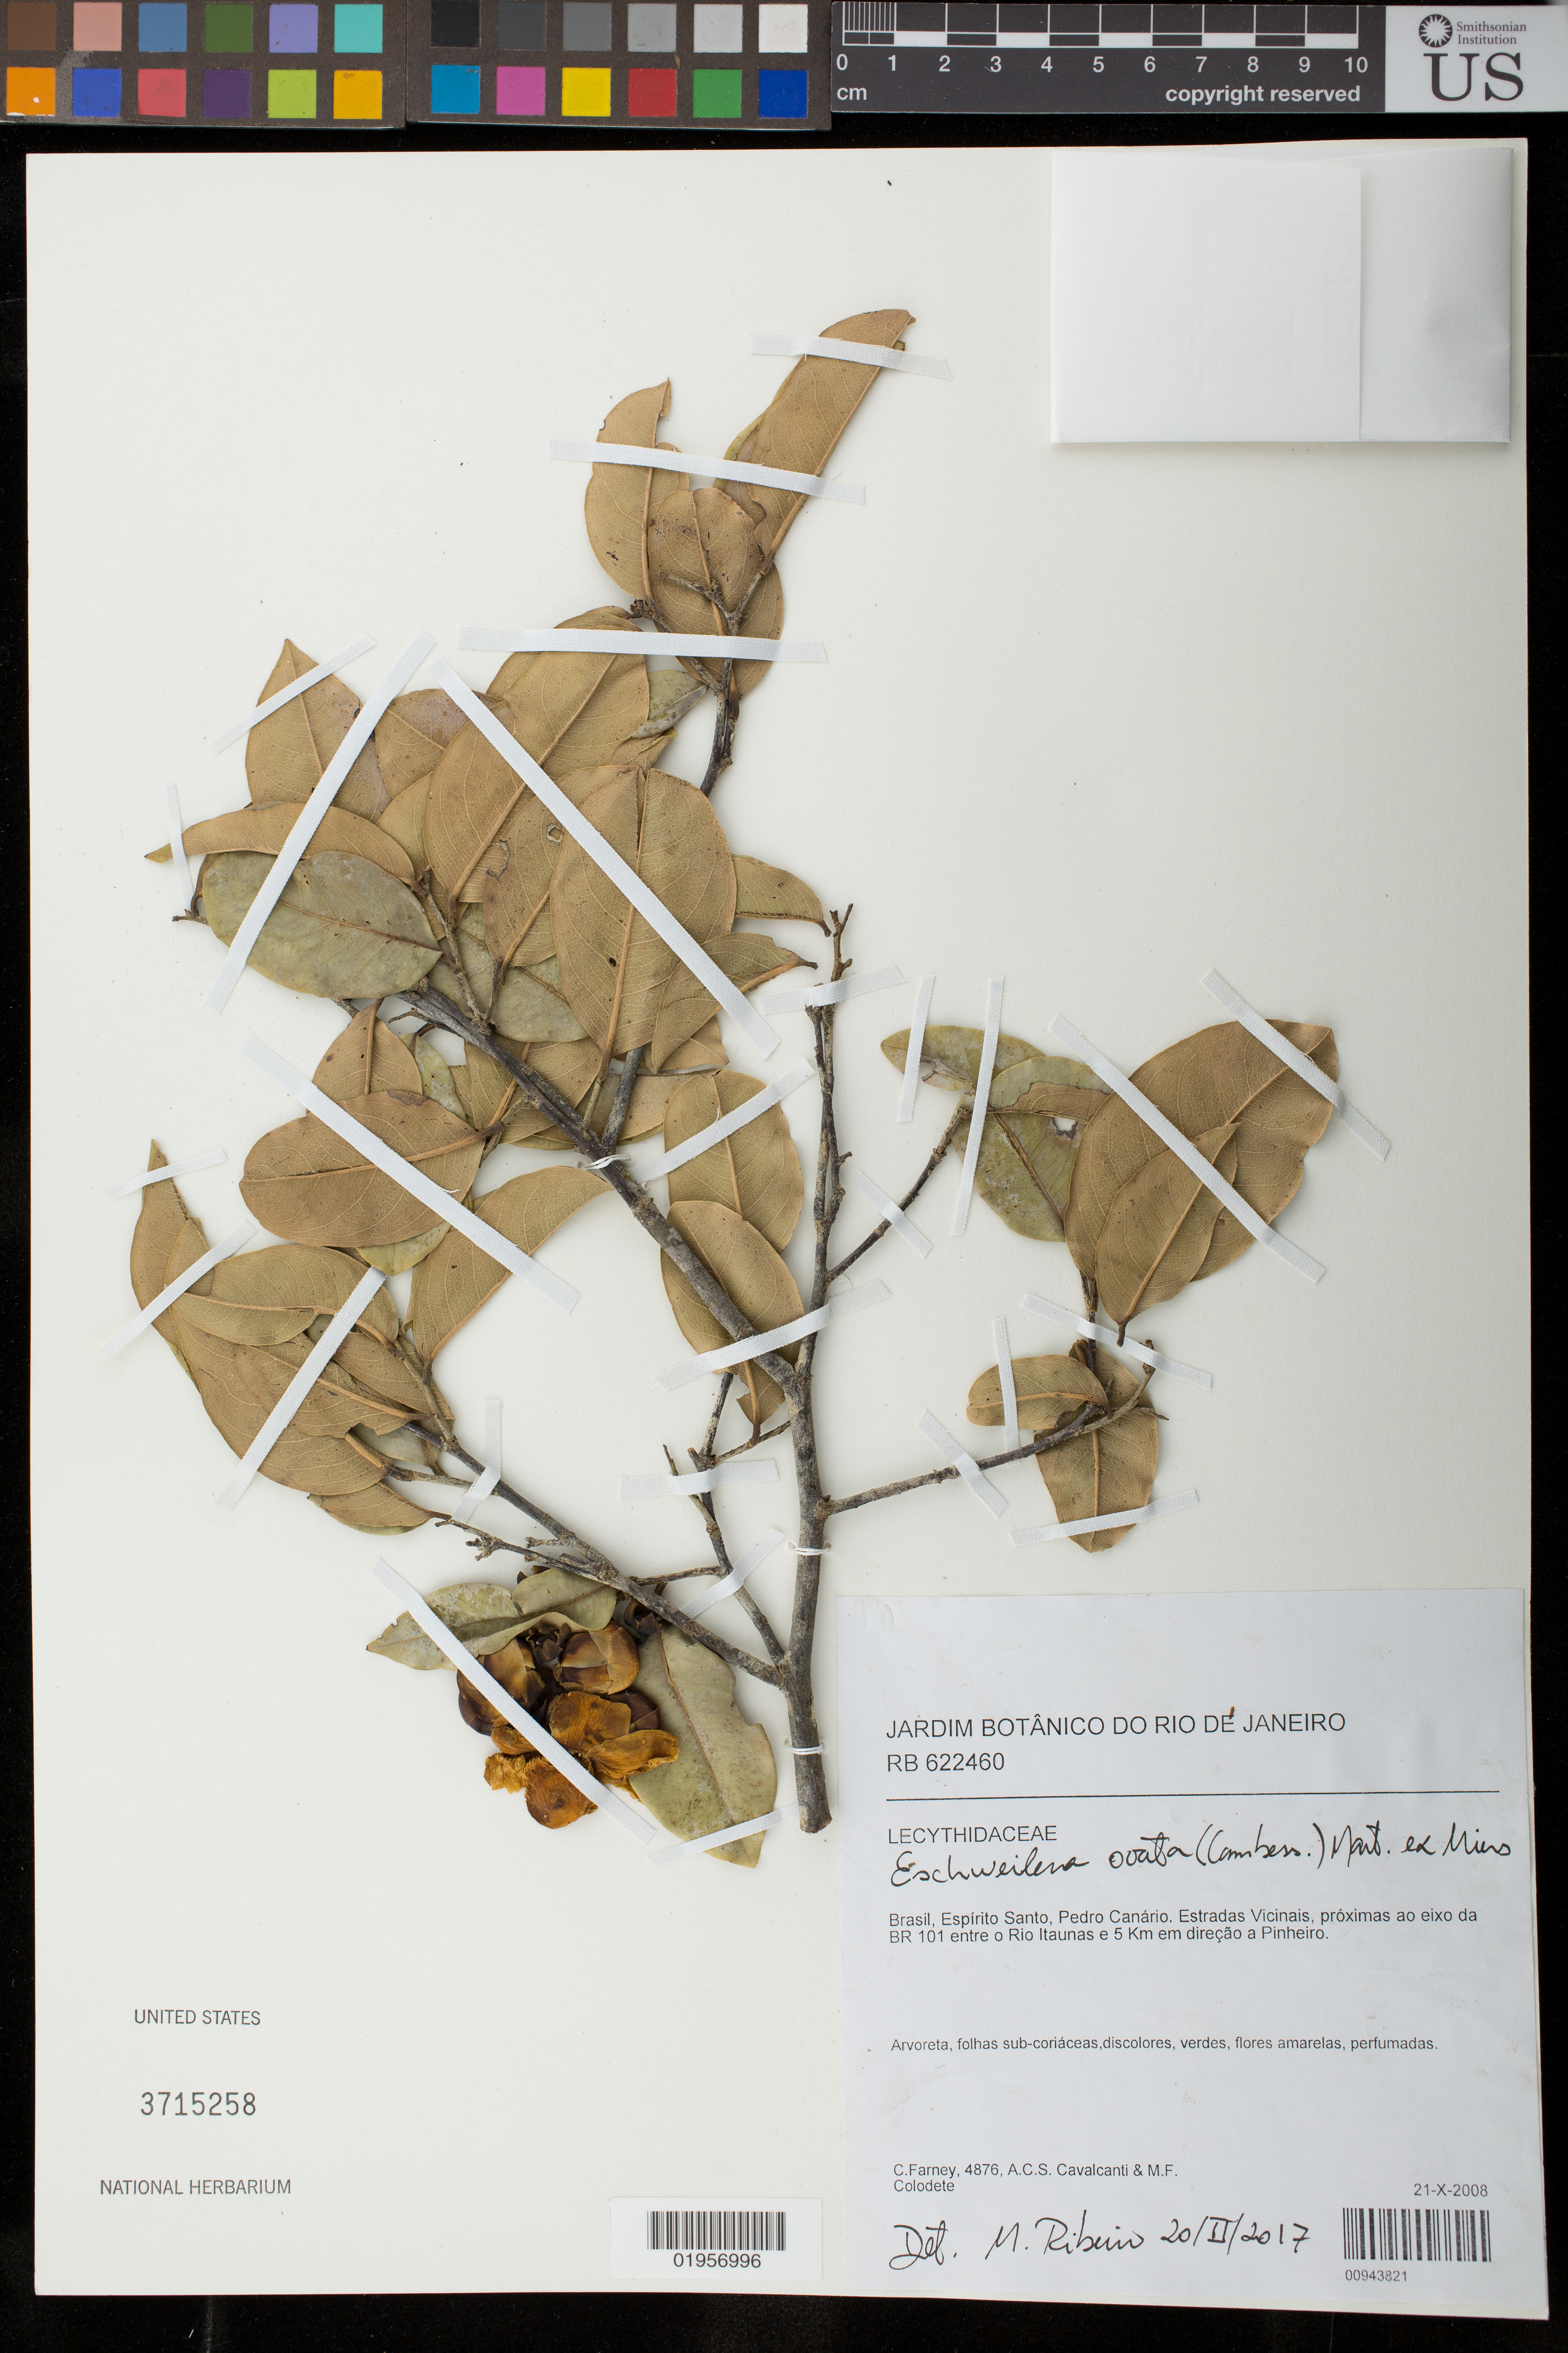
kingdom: Plantae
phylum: Tracheophyta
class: Magnoliopsida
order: Ericales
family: Lecythidaceae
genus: Eschweilera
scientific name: Eschweilera ovata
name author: (Cambess.) Mart. ex Miers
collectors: C. Farney, Cavalcanti & M. Colodete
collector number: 4876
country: Brazil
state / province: Espirito Santo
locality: Pedro Canario. Estradas Vicinais, BR 101 entre o Rio Itaunas e 5 km em direcao a Pinheiro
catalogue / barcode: US 3715258